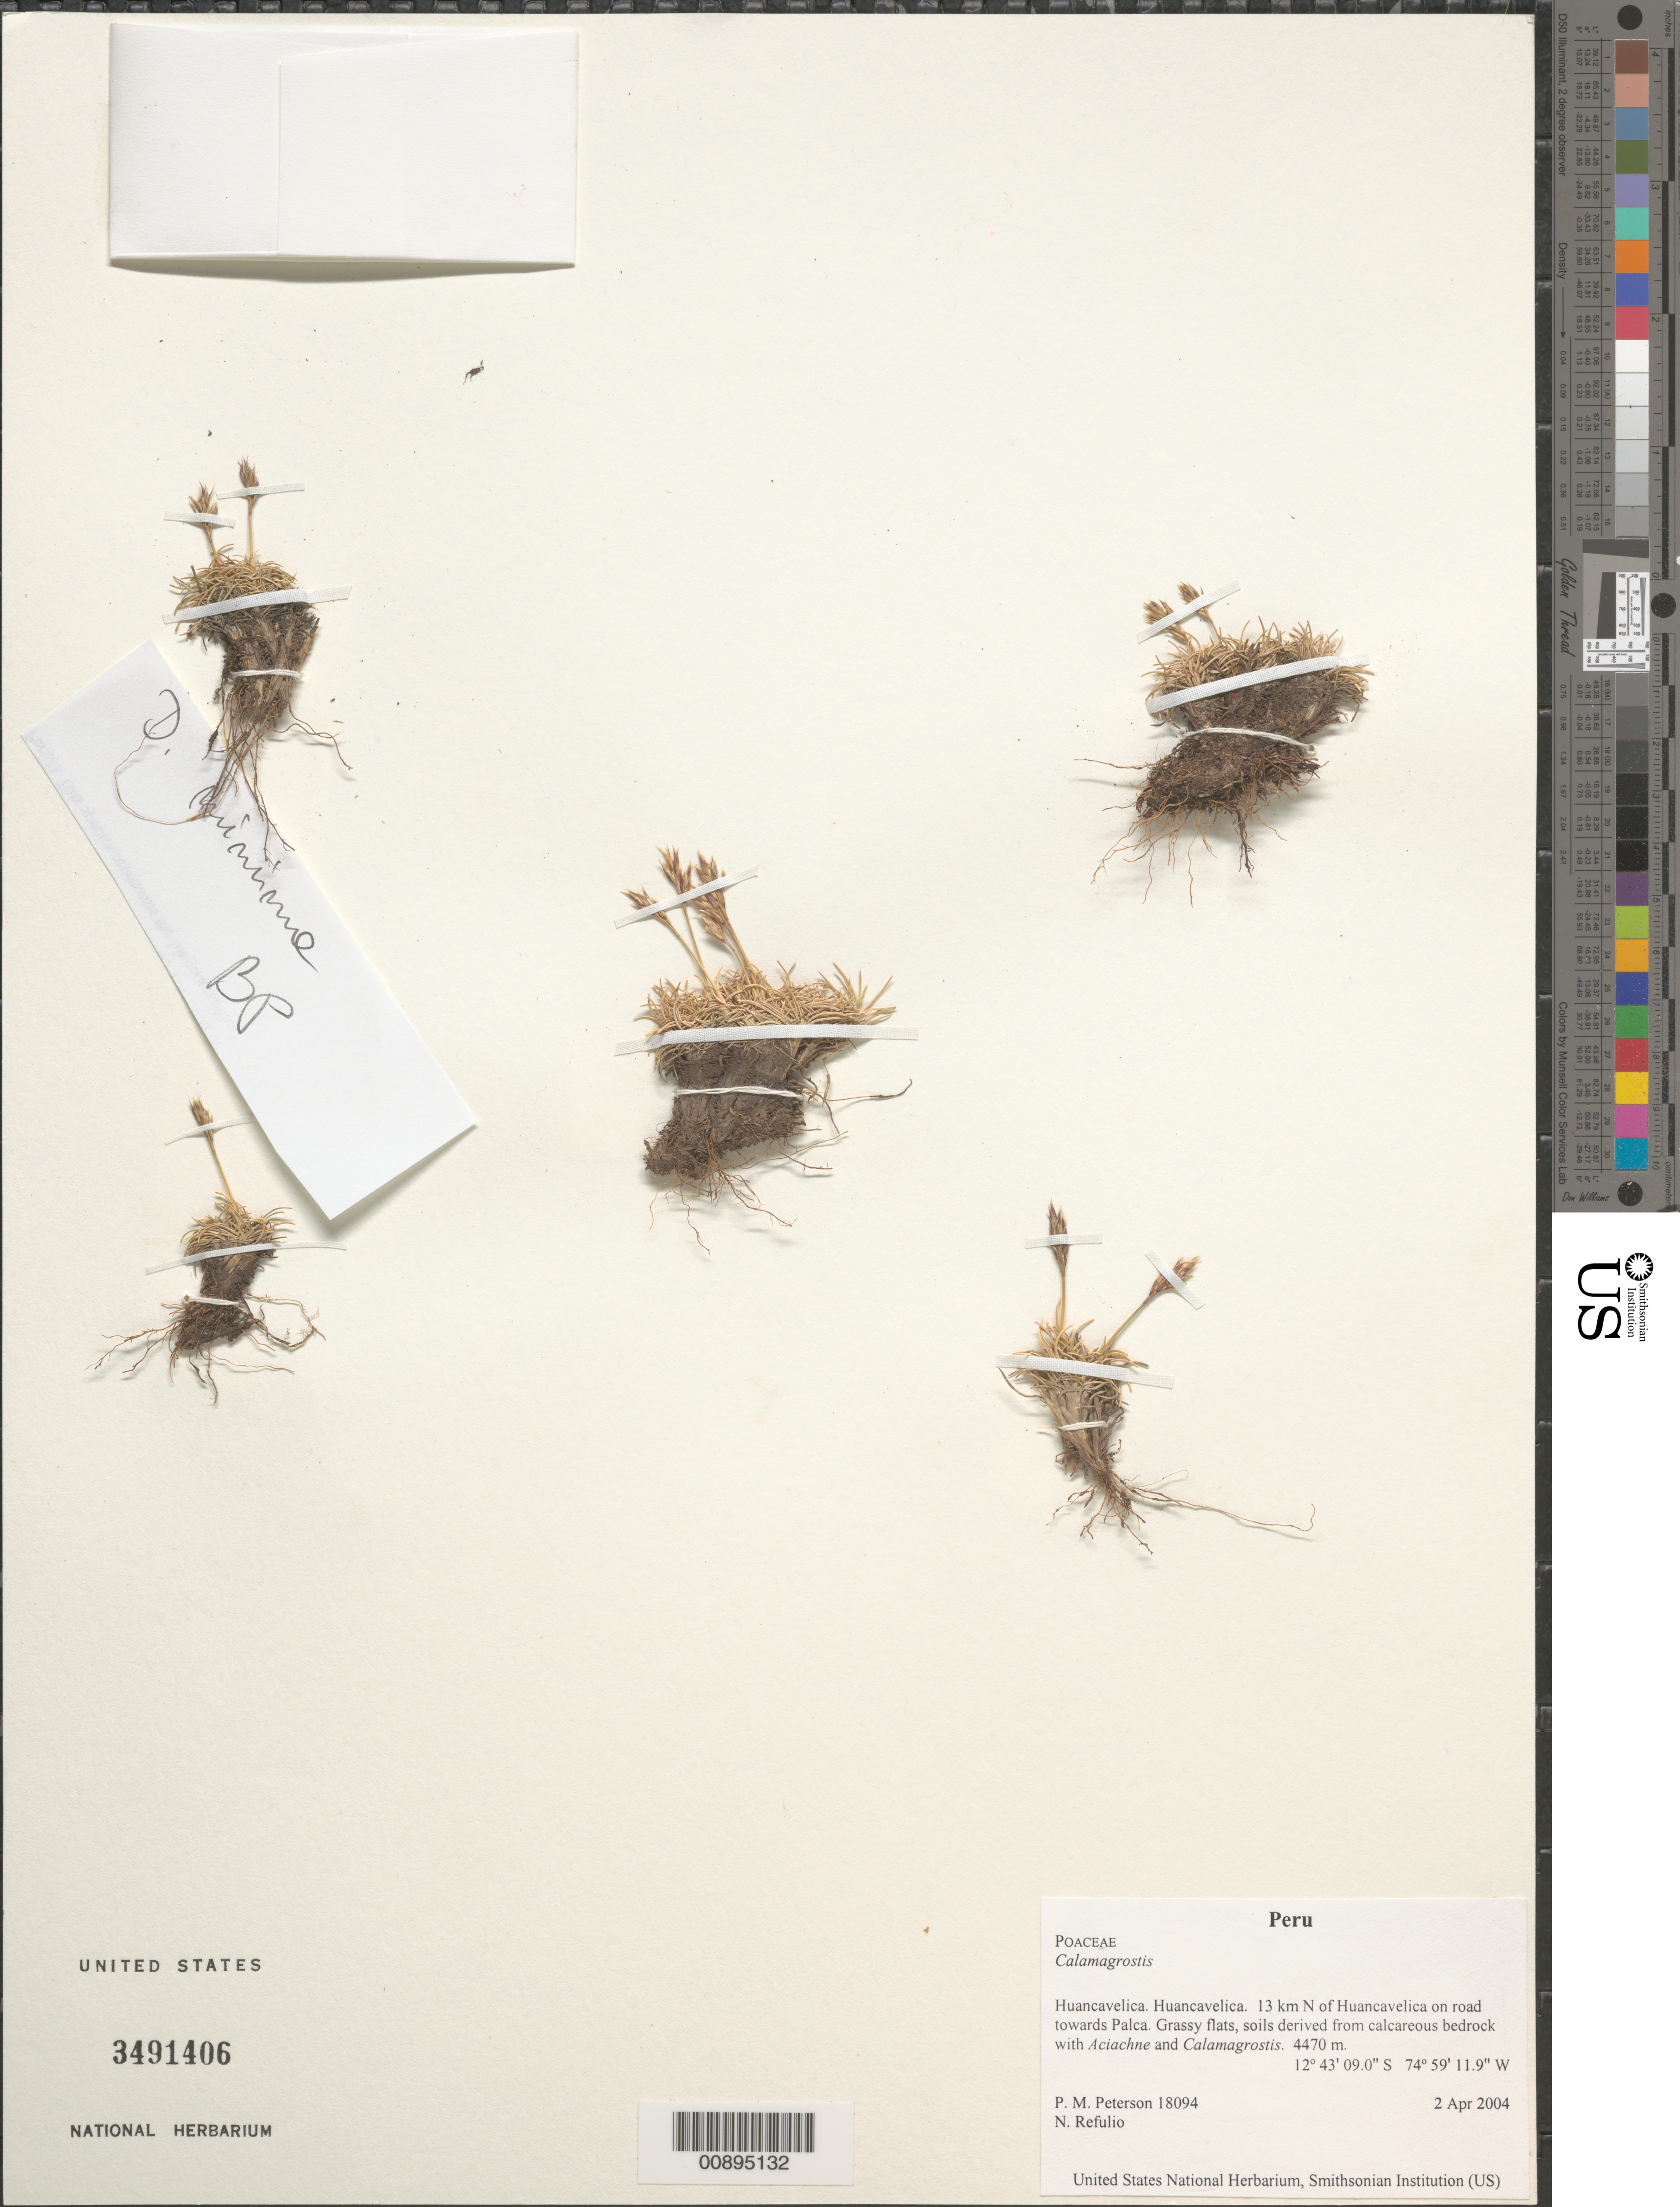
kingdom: Plantae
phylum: Tracheophyta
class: Liliopsida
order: Poales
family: Poaceae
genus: Calamagrostis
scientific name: Calamagrostis sp.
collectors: P. M. Peterson & N. Refulio-Rodríguez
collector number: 18094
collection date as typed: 02 Apr 2004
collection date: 2004-04-02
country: Peru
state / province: Huancavelica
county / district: Huancavelica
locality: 13 km N of Huancavelica on road towards Palca. Grassy flats, soils derived from calcareous bedrock with Aciachne and Calamagrostis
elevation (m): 4470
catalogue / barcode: US 3491406